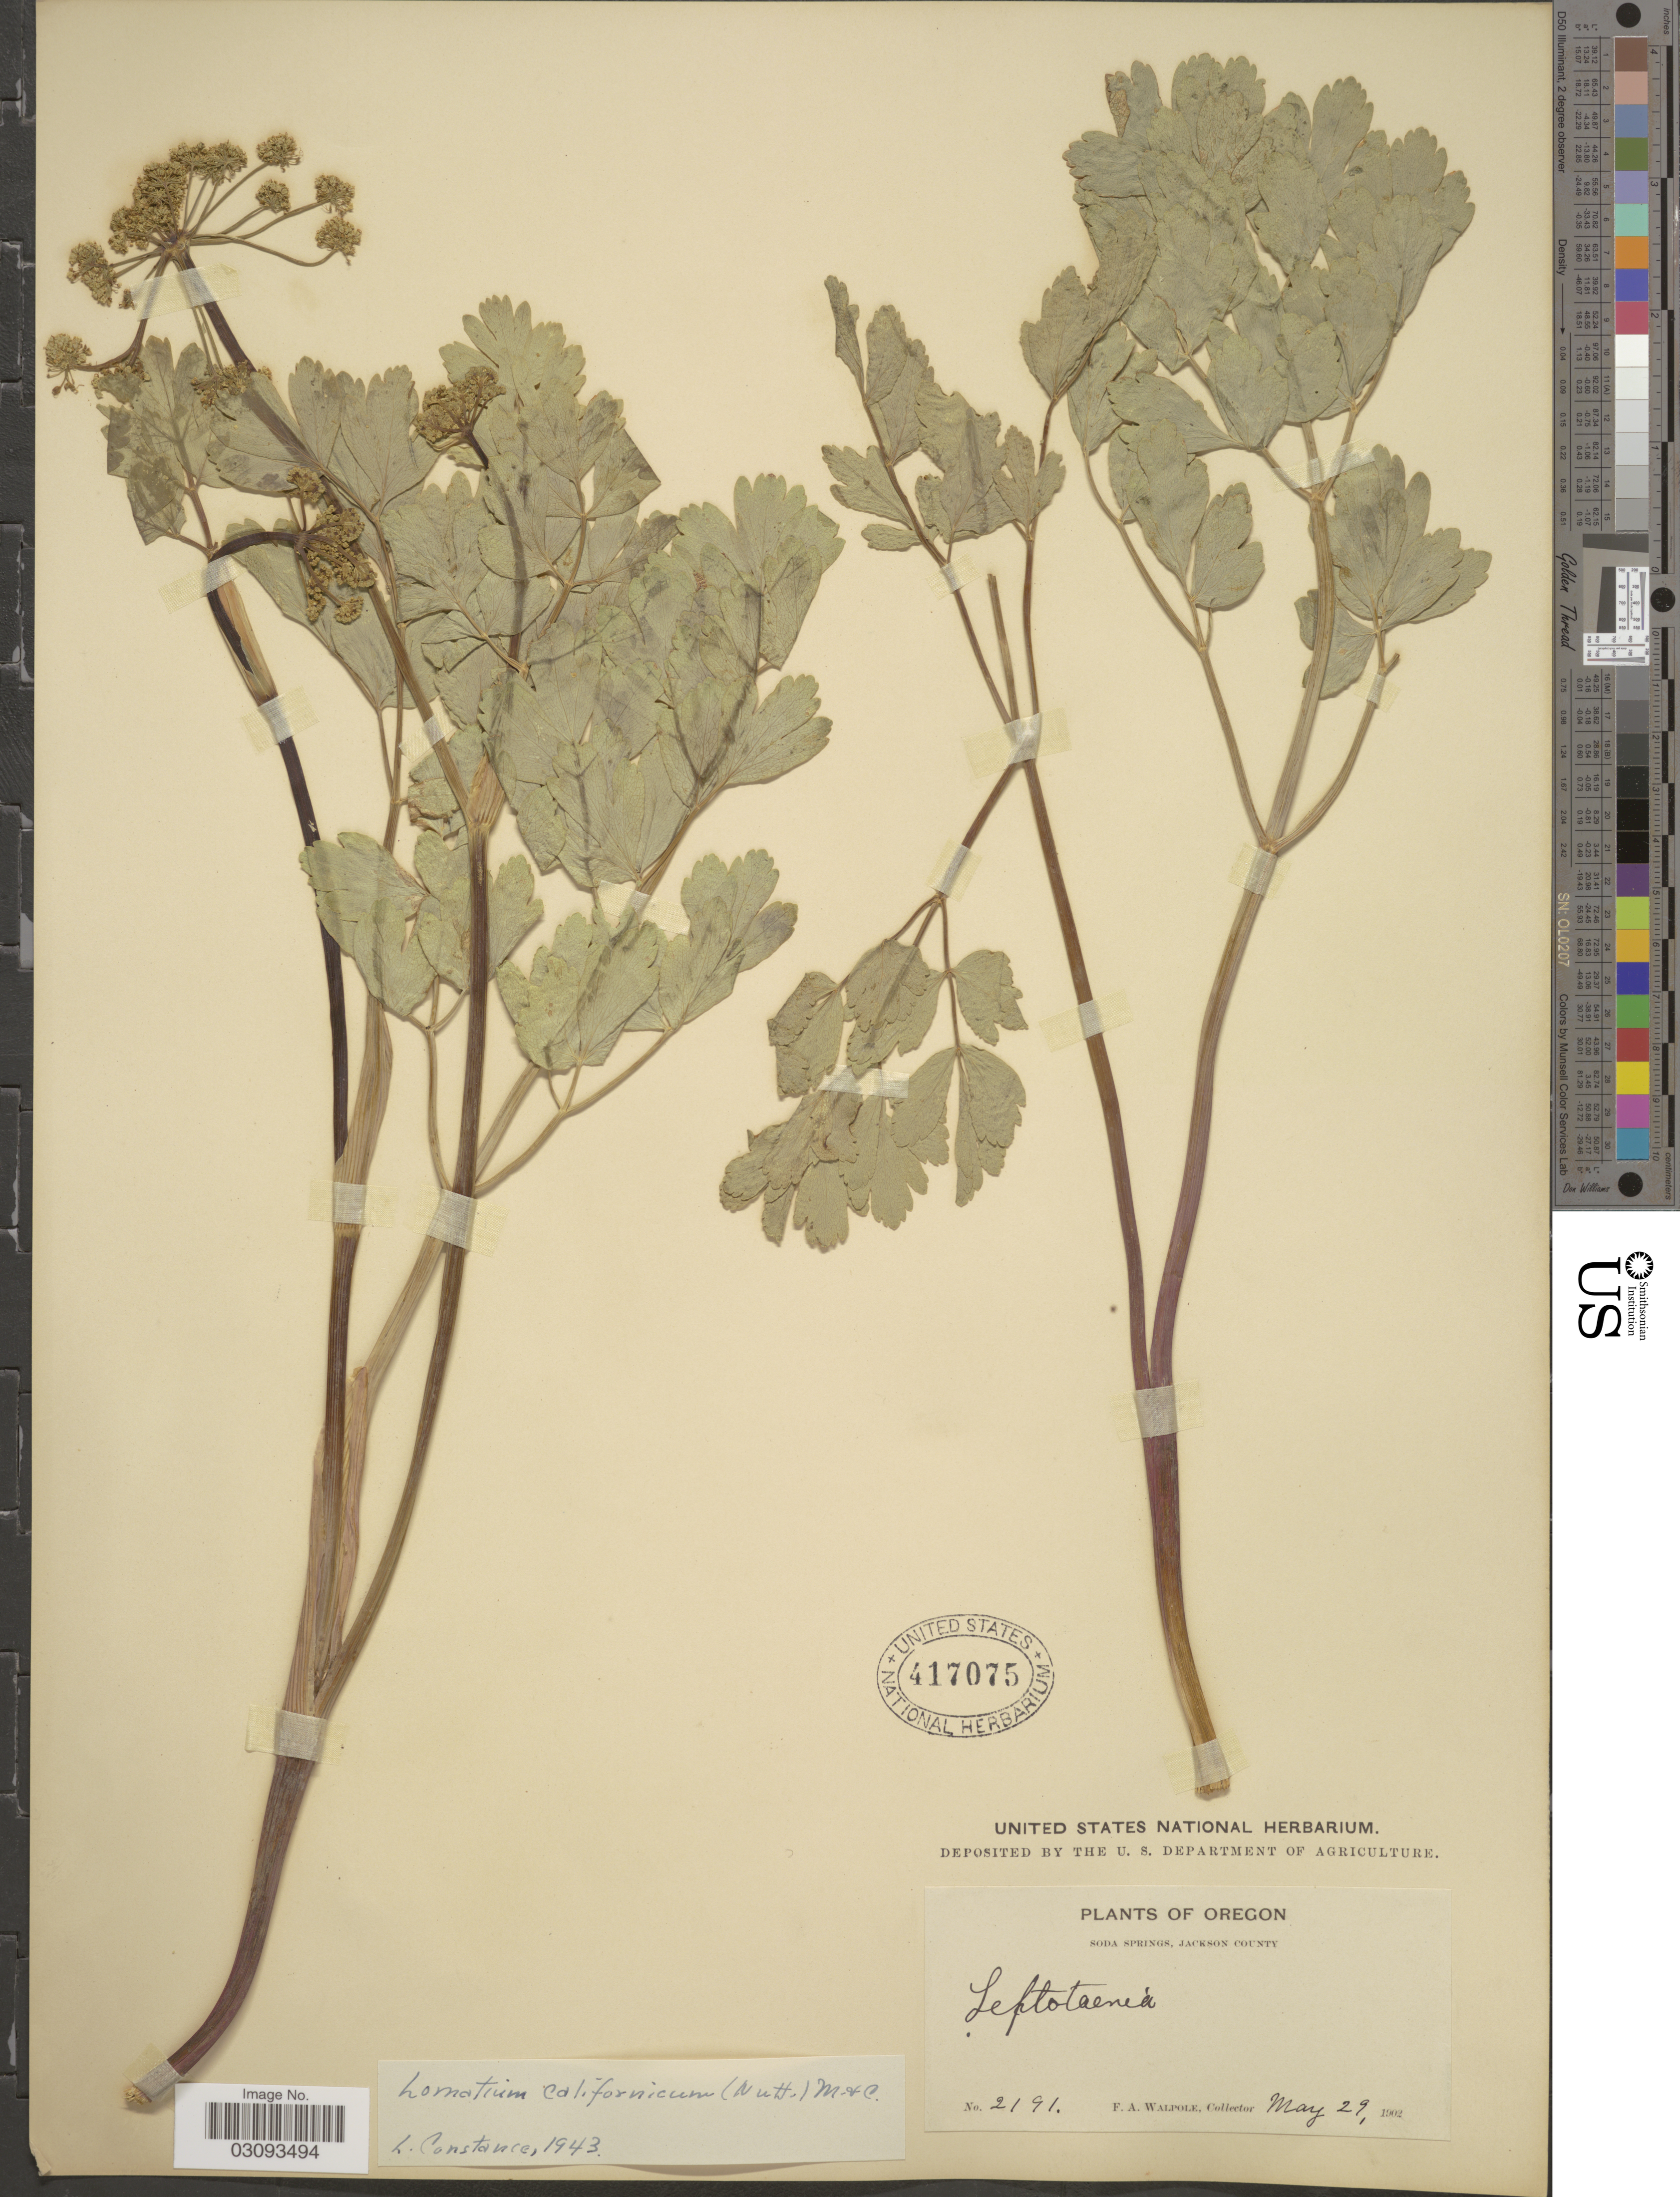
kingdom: Plantae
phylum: Tracheophyta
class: Magnoliopsida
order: Apiales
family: Apiaceae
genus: Lomatium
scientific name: Lomatium californicum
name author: (Nutt.) Mathias & Constance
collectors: F. Walpole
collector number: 2191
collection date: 1902-05-29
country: United States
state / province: Oregon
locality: Soda Springs, Jackson County.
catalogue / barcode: US 417075